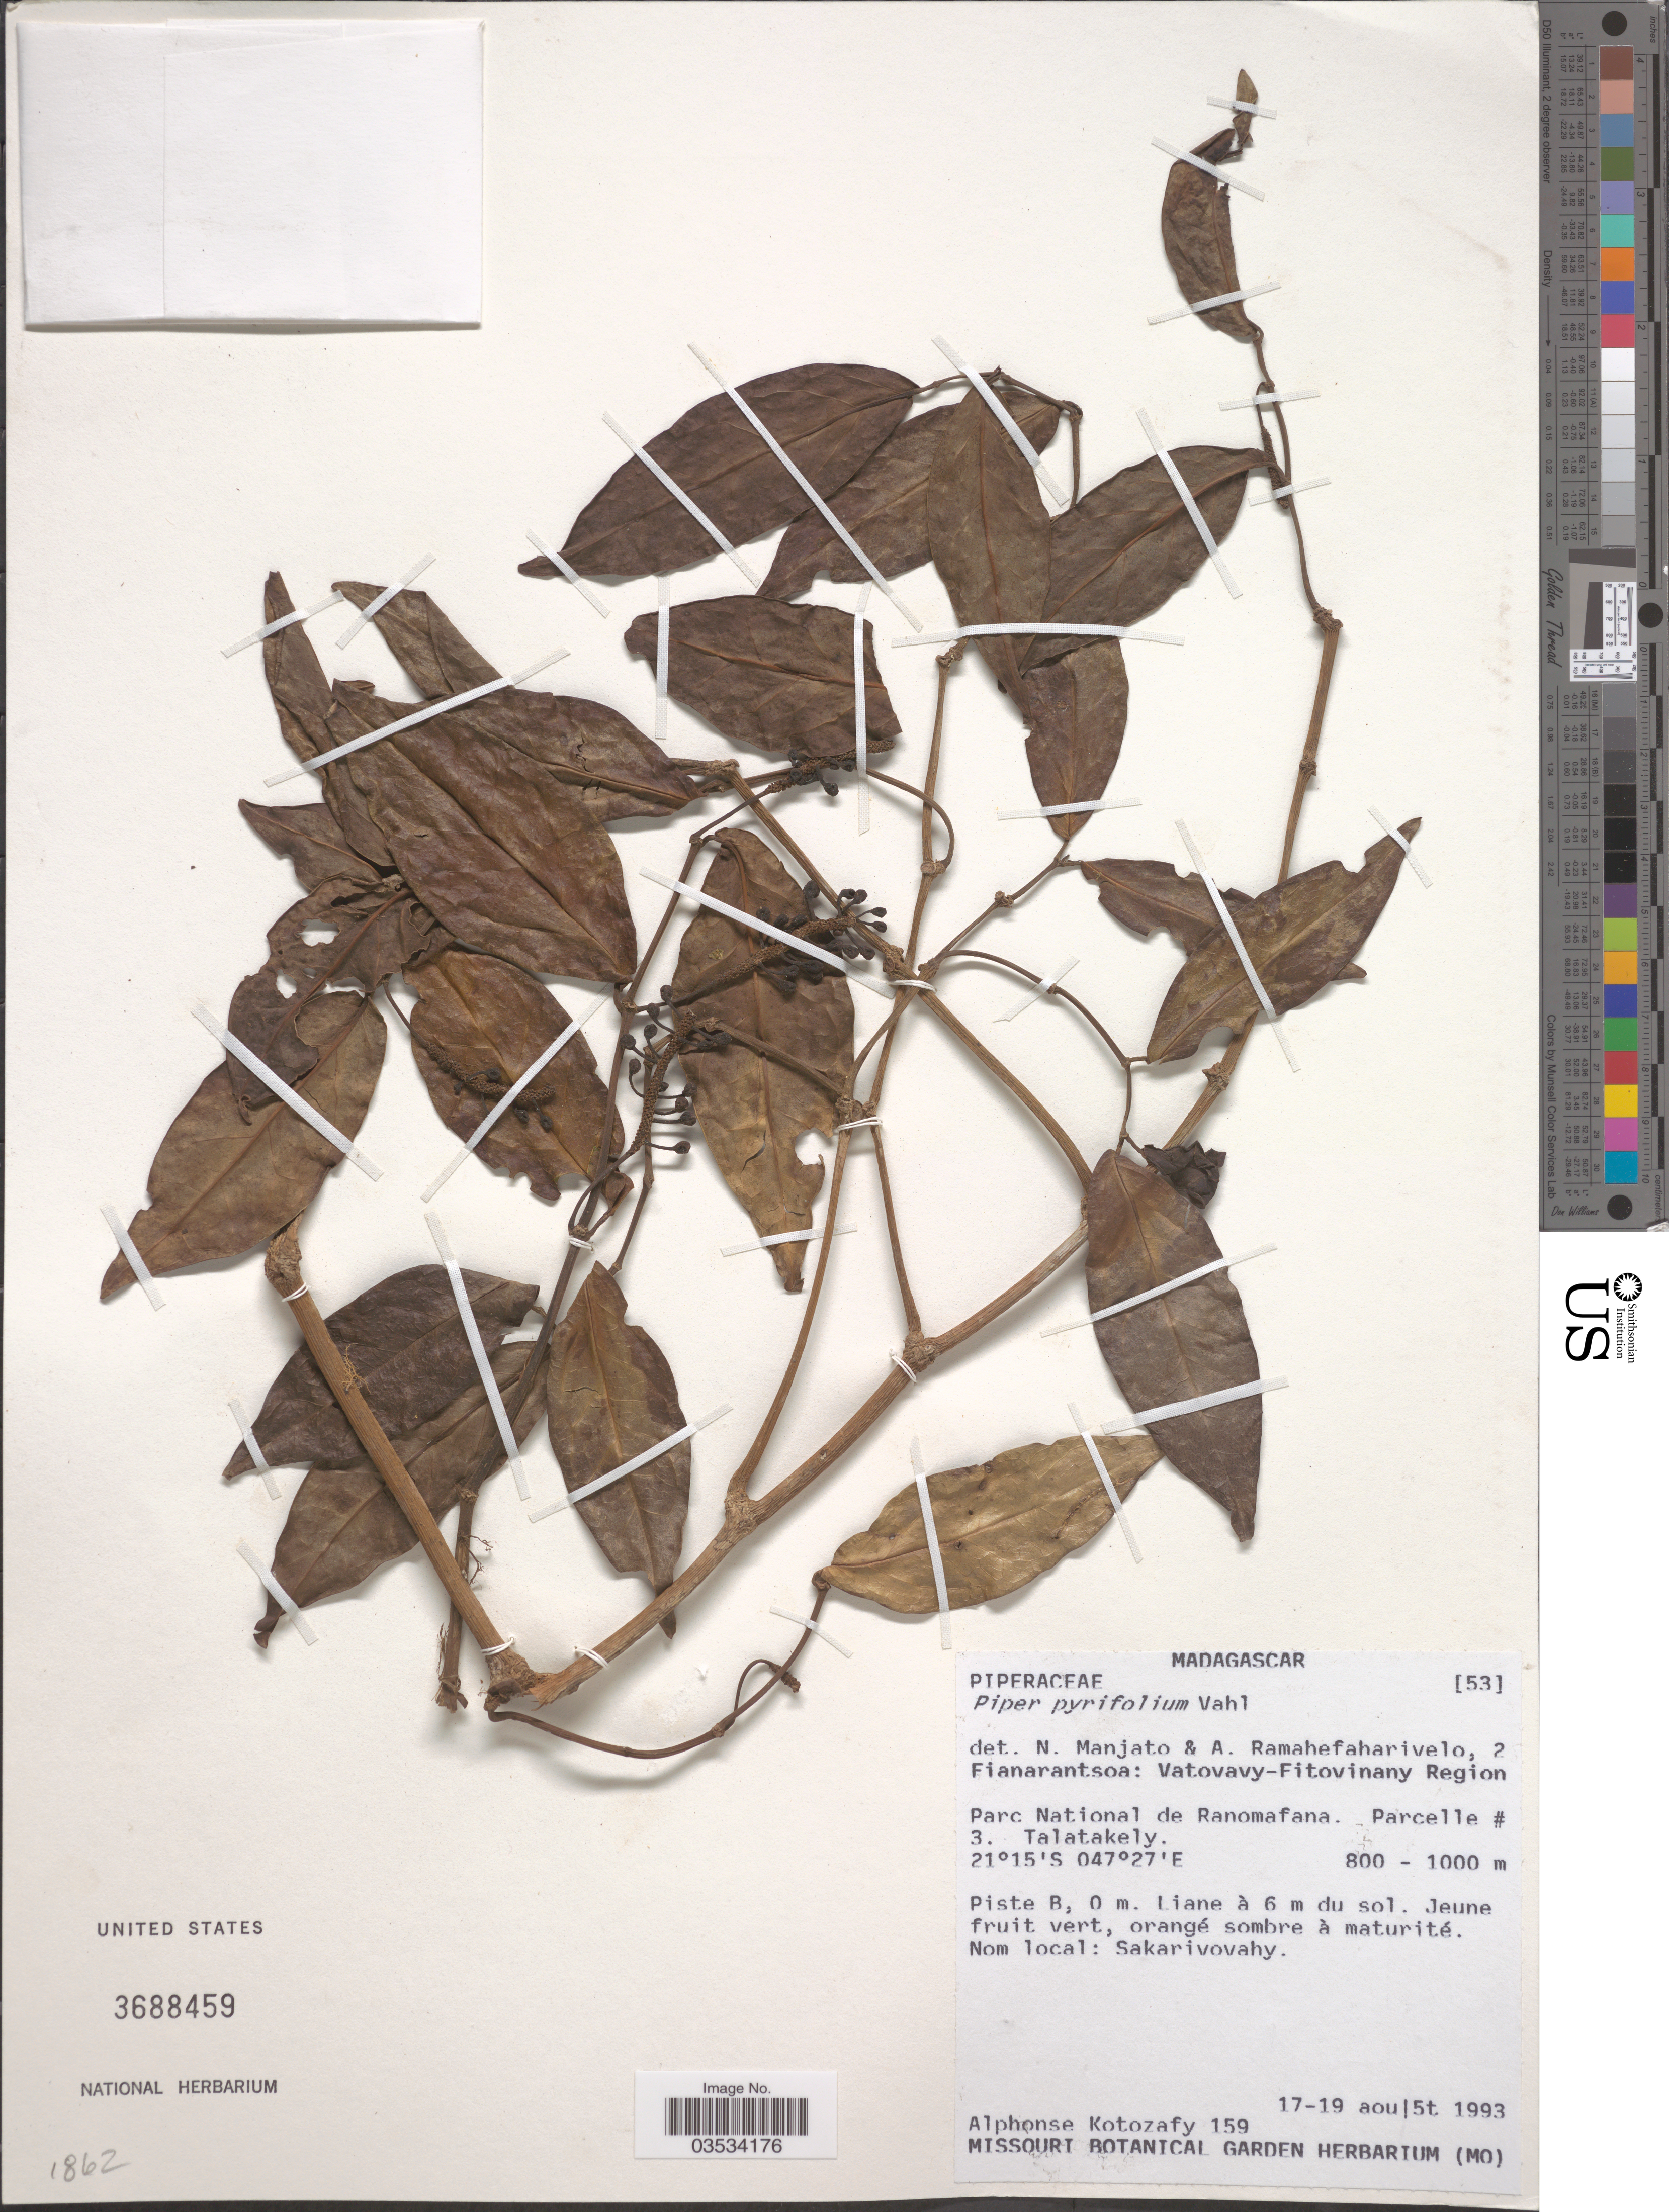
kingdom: Plantae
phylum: Tracheophyta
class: Magnoliopsida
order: Piperales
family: Piperaceae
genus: Piper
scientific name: Piper pyrifolium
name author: Vahl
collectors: A. Rakotozafy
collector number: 159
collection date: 1993-08-17/1993-08-19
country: Madagascar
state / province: Vatovavy Fitovinany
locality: Vatovavy-Fitovinany Region. Parc Nacional de Ranomafana. Parcelle #3. Talatakely.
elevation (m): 800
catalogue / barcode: US 3688459